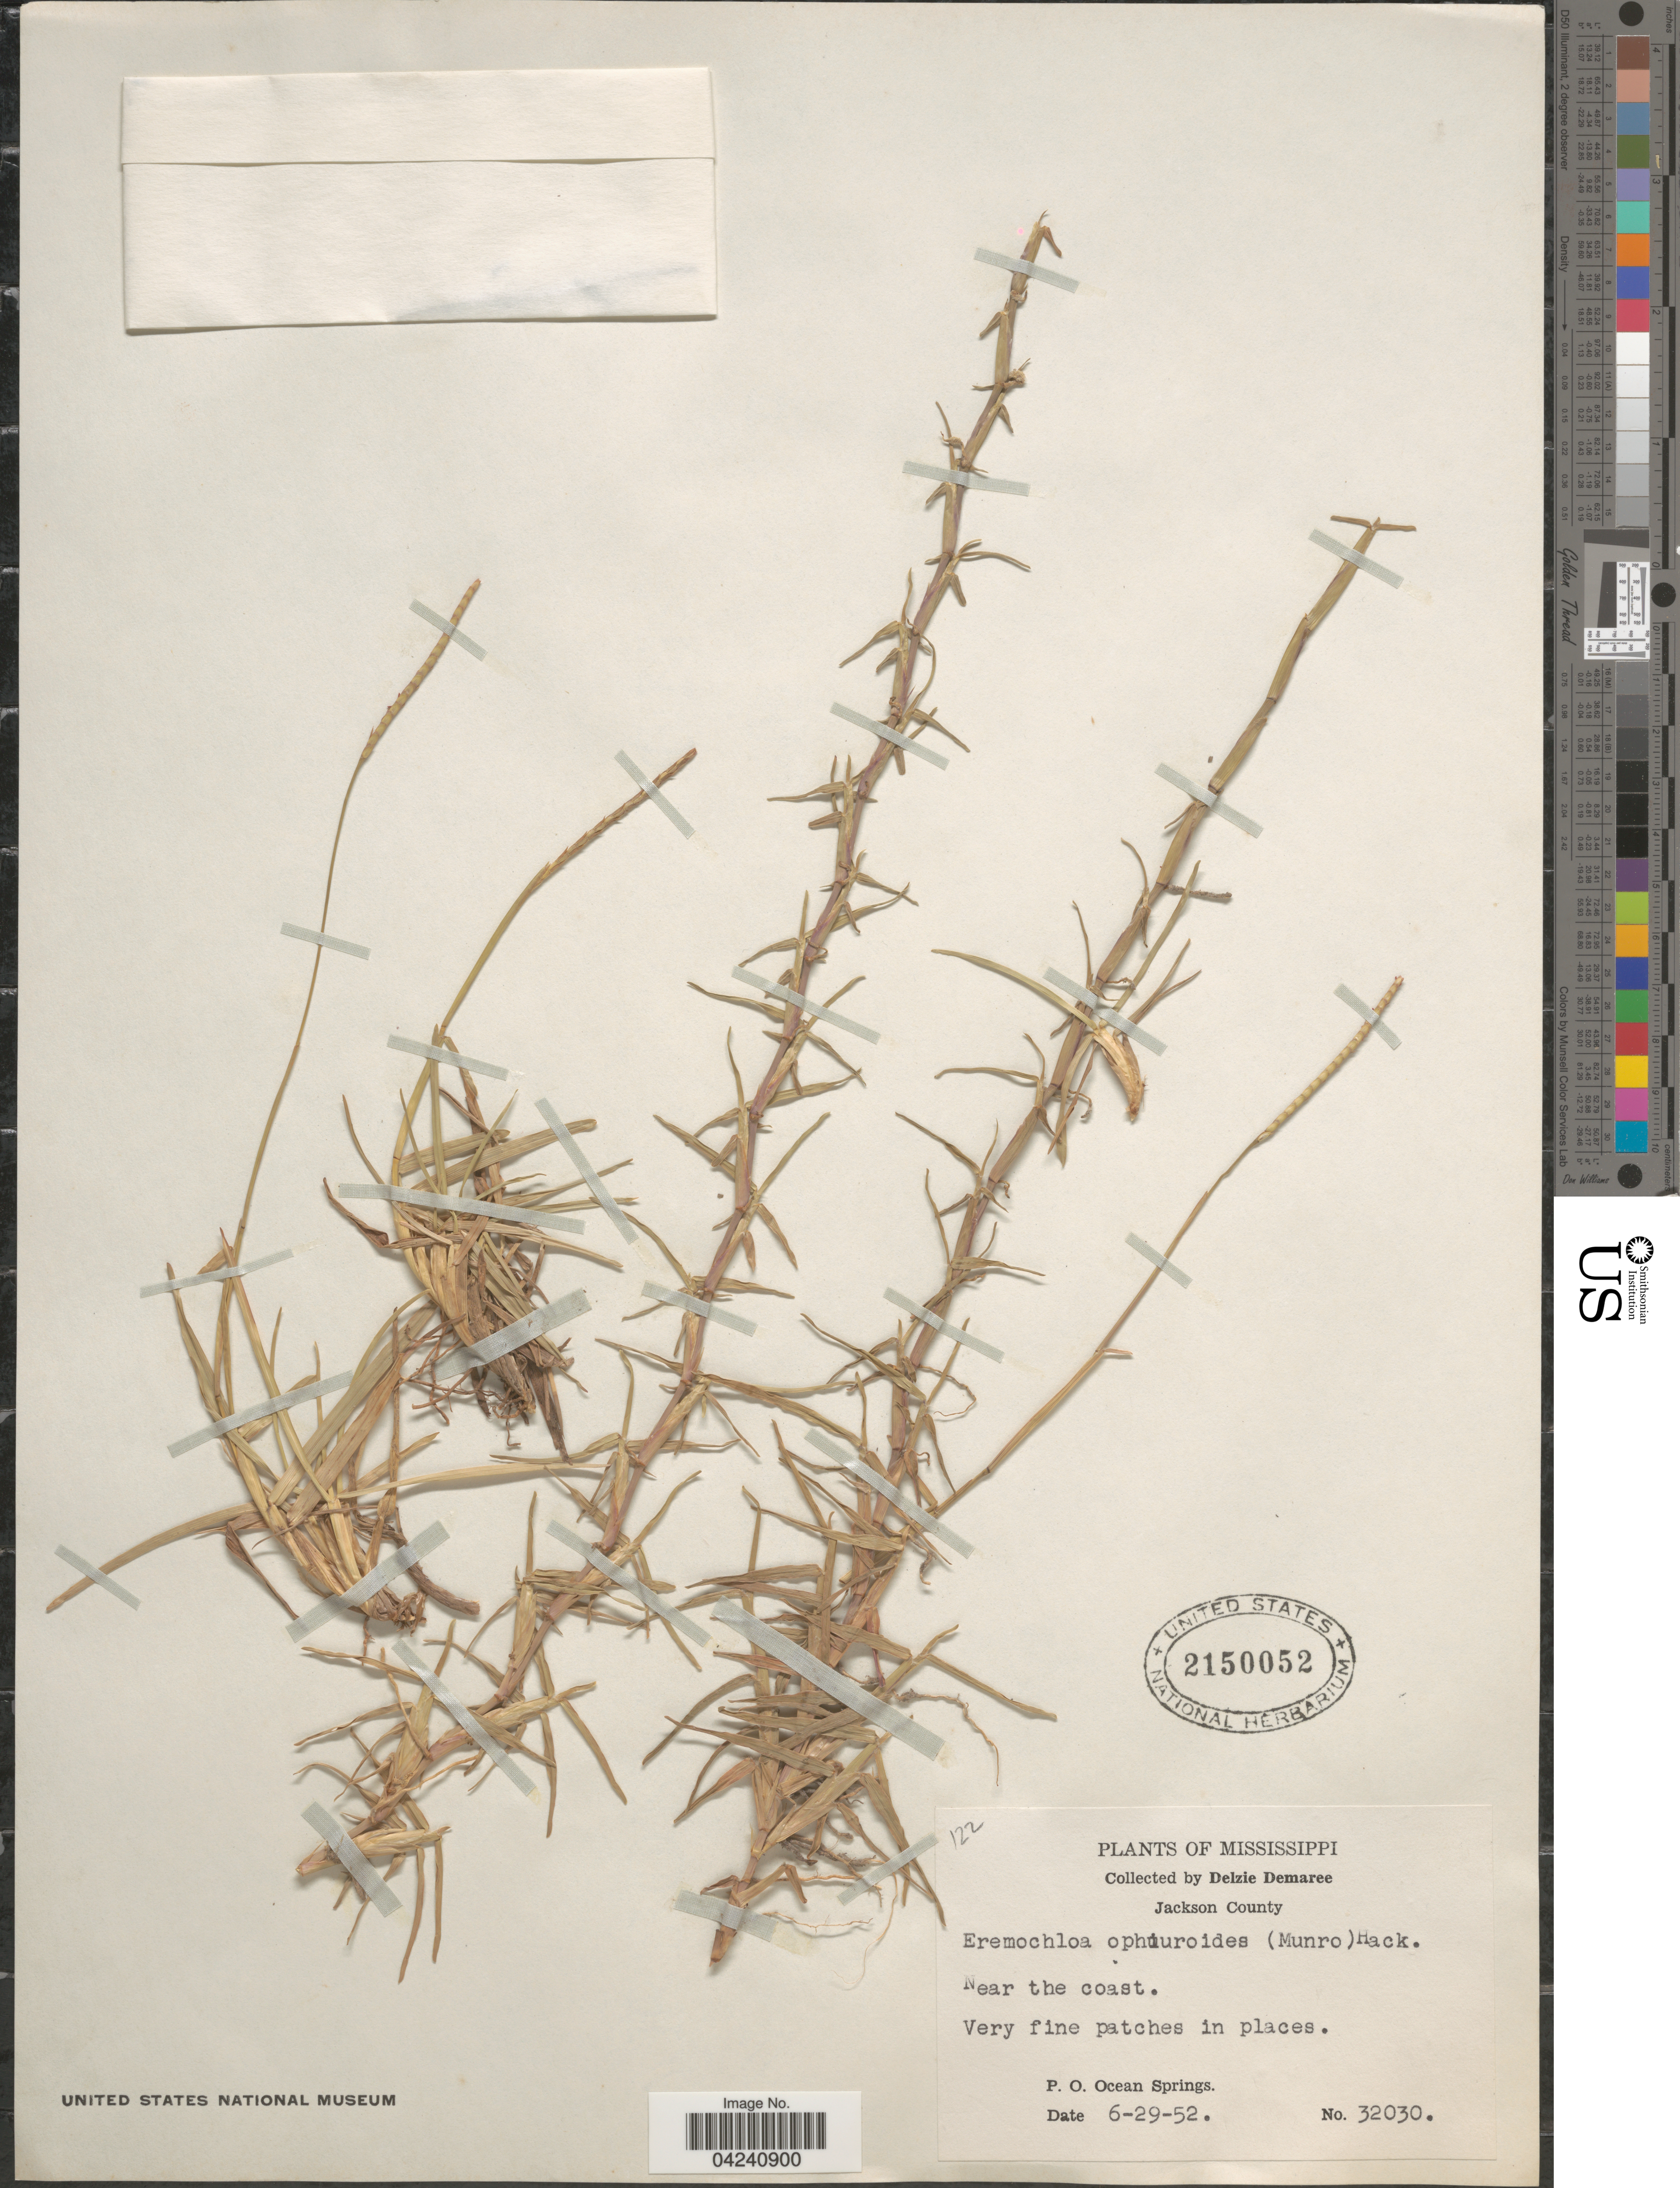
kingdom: Plantae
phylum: Tracheophyta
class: Liliopsida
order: Poales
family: Poaceae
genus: Eremochloa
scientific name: Eremochloa ophiuroides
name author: (Munro) Hack.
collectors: D. Demaree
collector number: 32030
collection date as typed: Transcribed d/m/y: 29/6/52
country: United States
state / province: Mississippi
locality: Jackson County. Near the coast. P. O. Ocean Springs.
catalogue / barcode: US 2150052